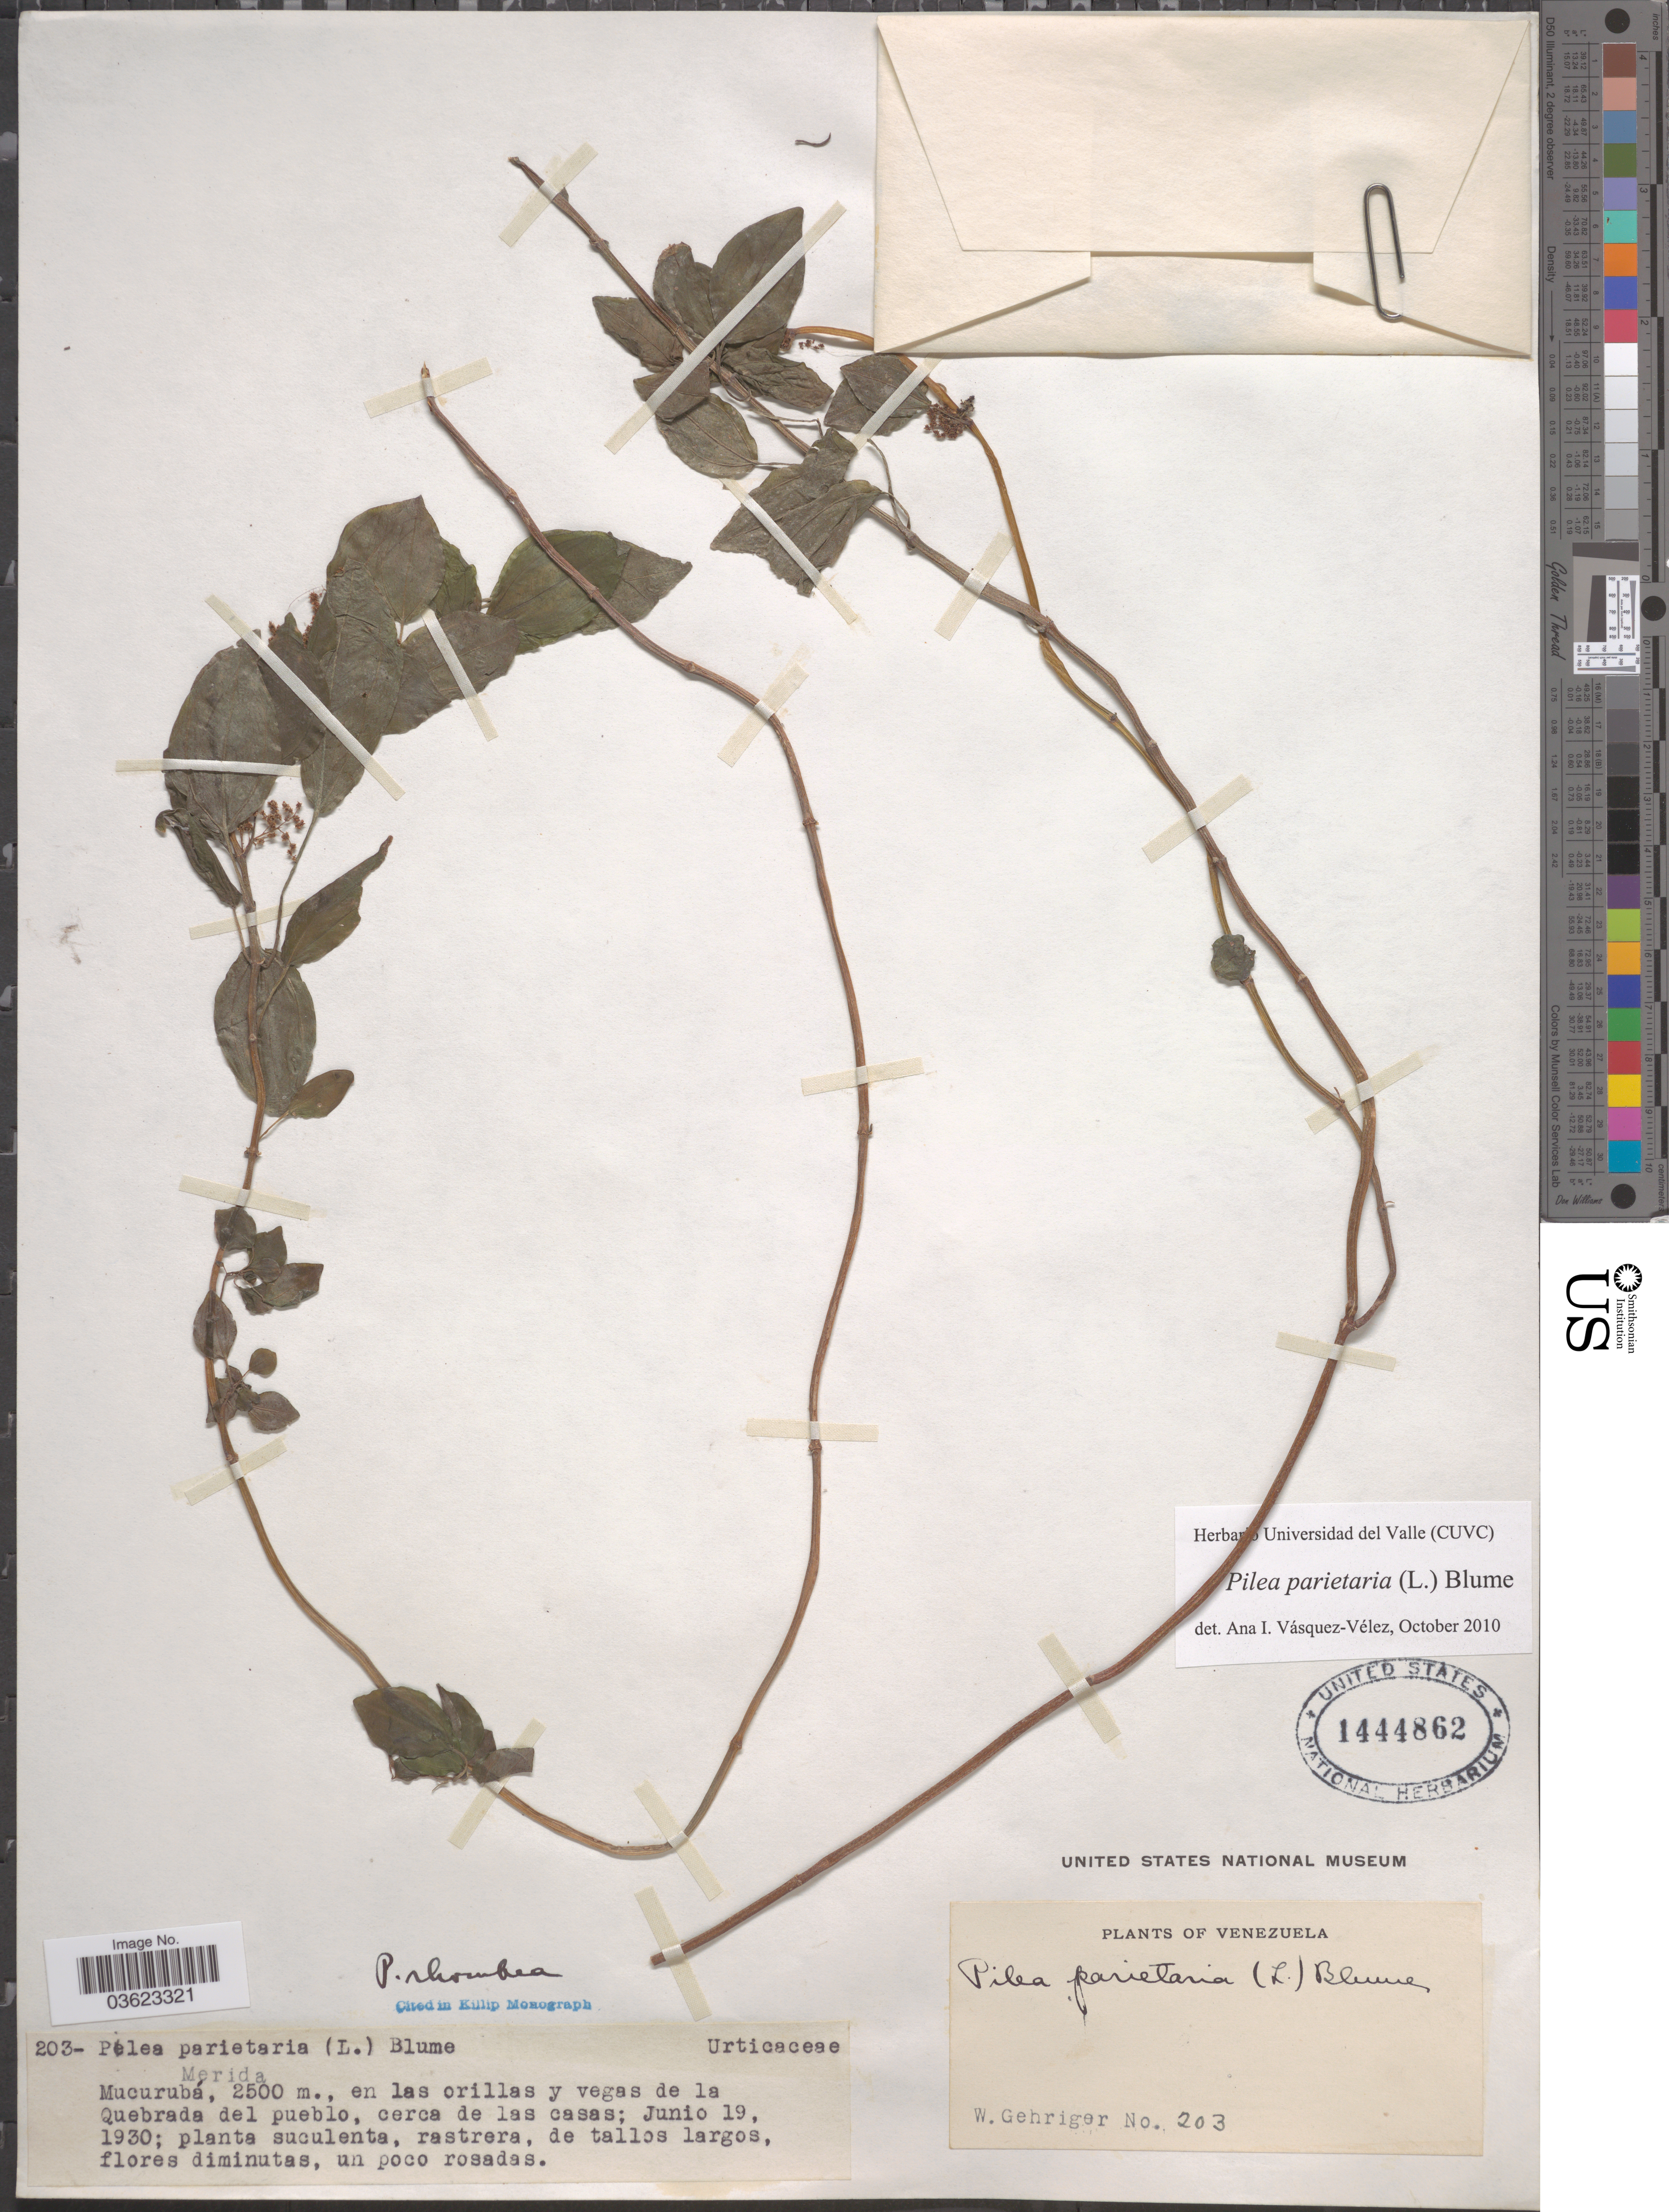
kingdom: Plantae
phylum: Tracheophyta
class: Magnoliopsida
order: Rosales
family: Urticaceae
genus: Pilea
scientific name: Pilea parietaria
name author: (L.) Blume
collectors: W. Gehriger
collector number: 203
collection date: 1930-06-19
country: Venezuela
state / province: Merida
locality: Mucurubá, en las orillas y vegas de la Quebrada del pueblo, cerca de las casas.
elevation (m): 2500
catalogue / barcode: US 1444862